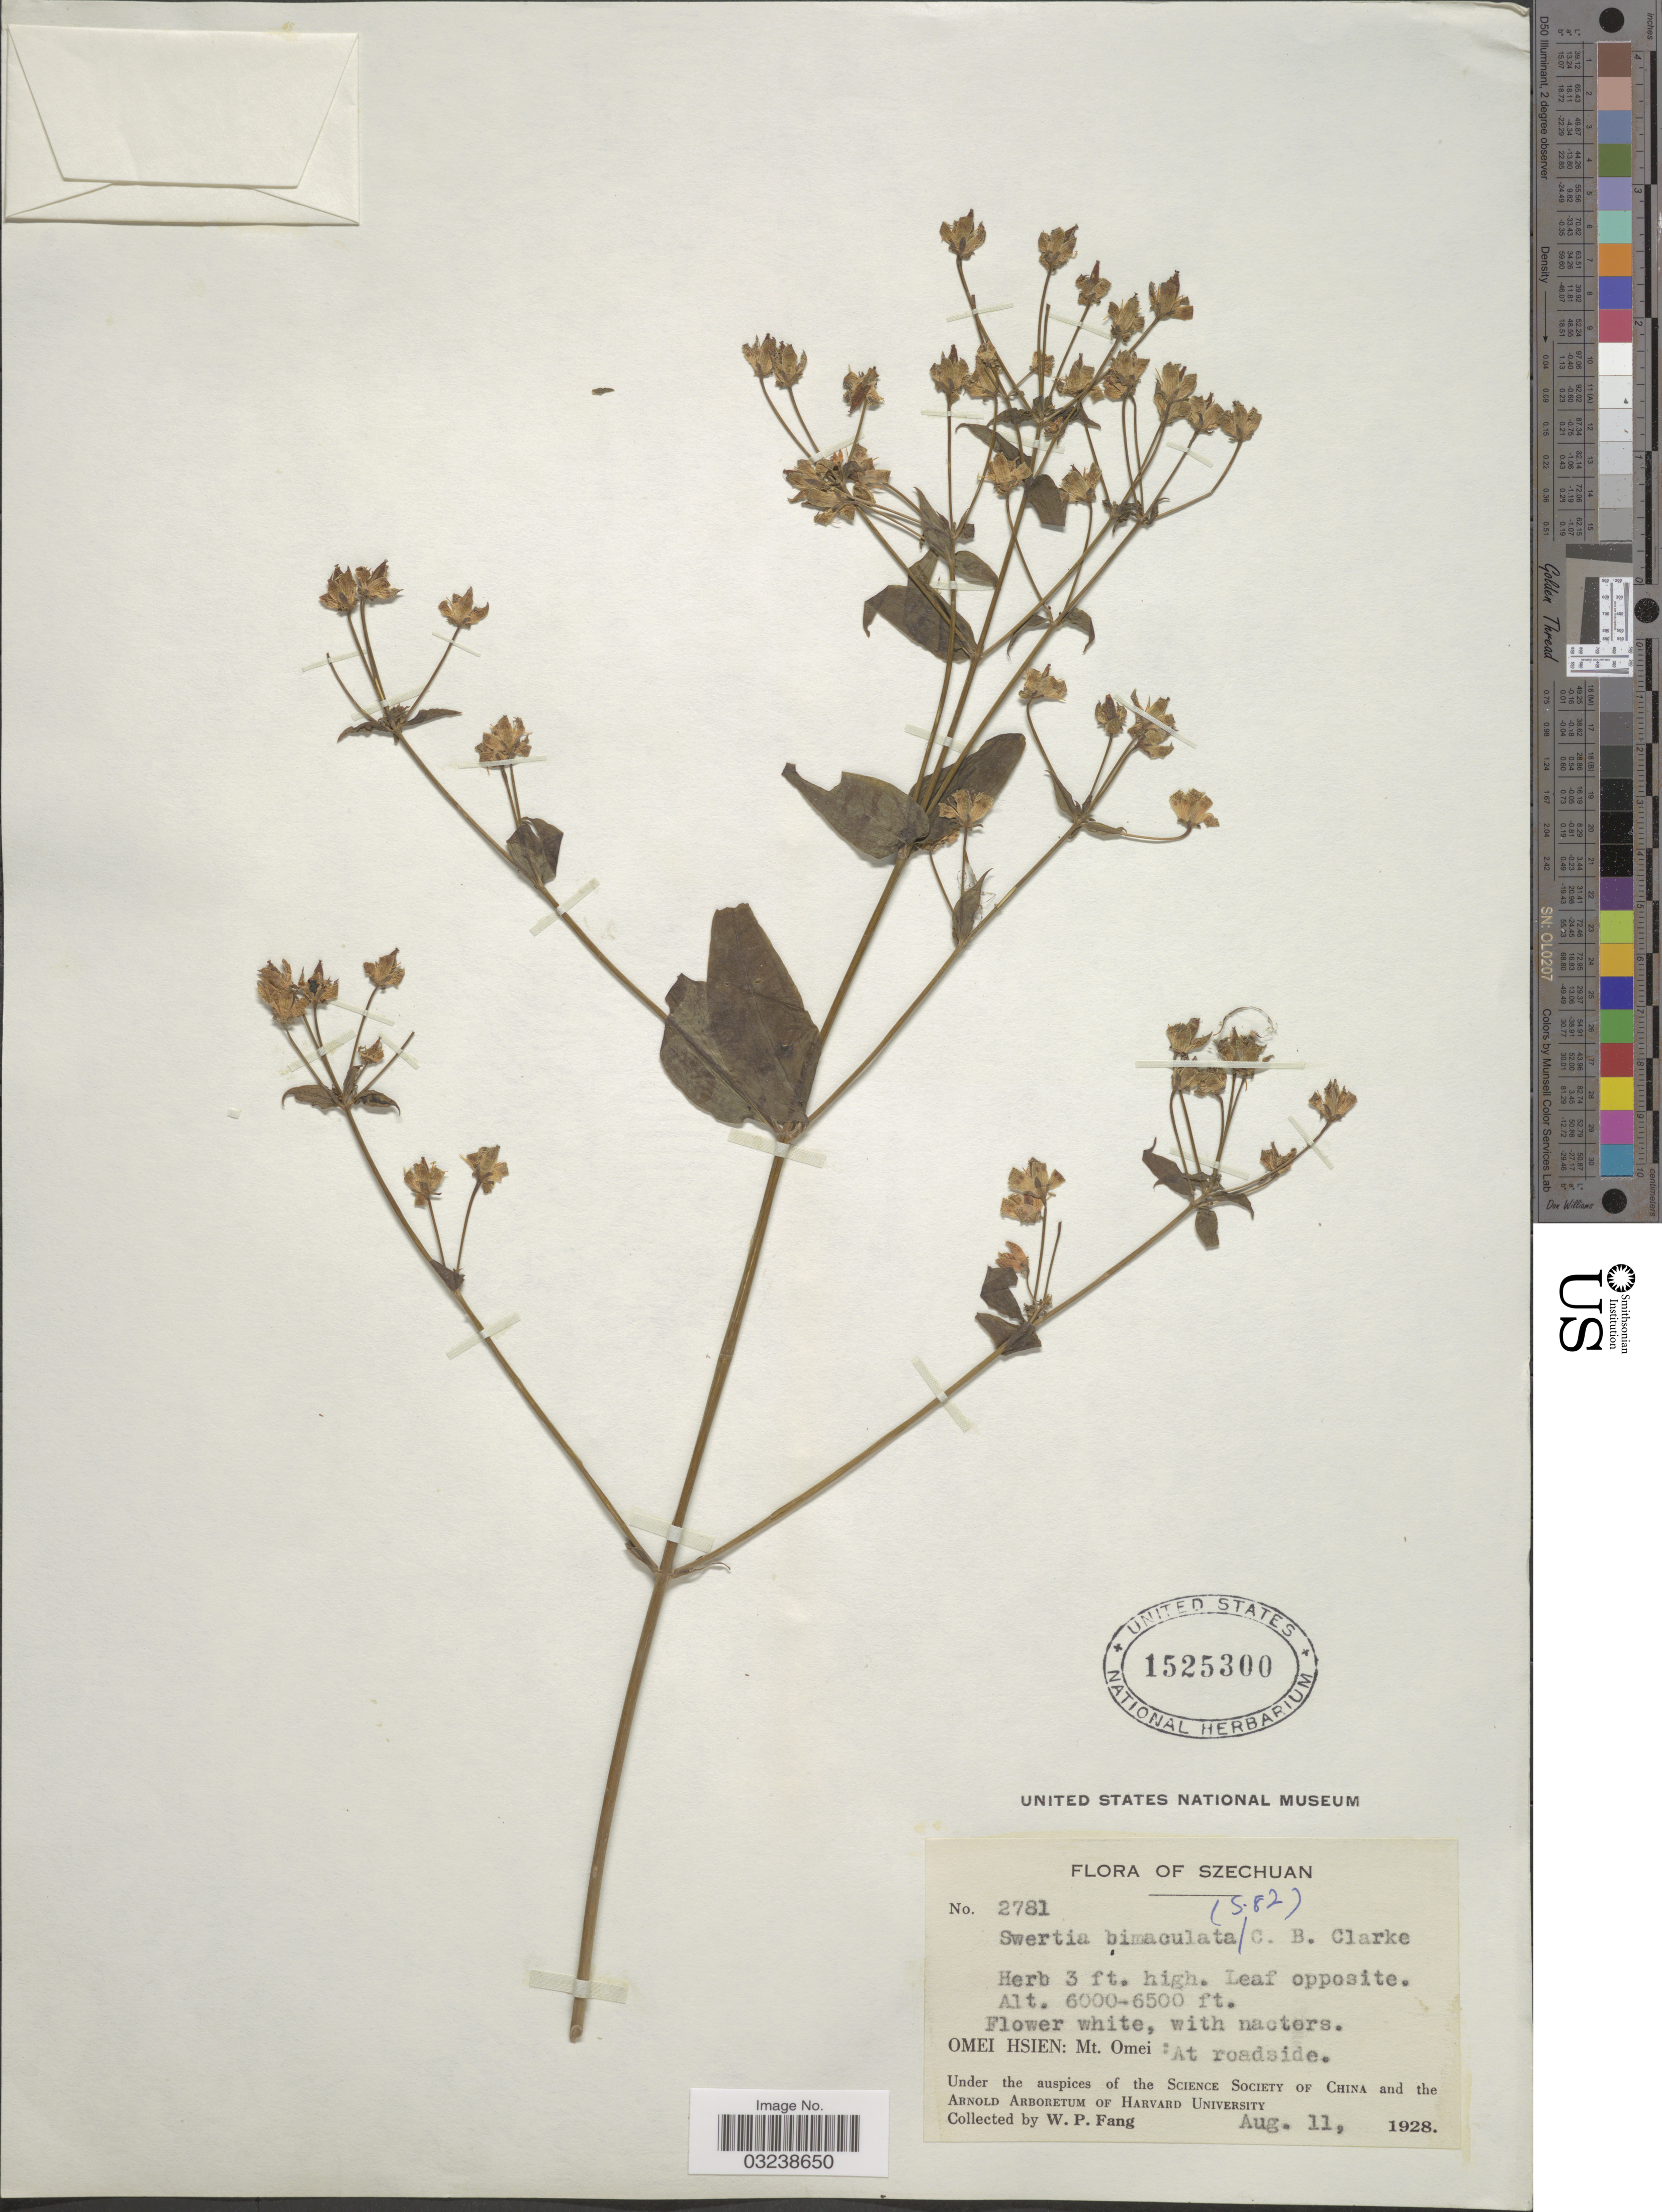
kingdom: Plantae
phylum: Tracheophyta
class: Magnoliopsida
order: Gentianales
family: Gentianaceae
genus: Swertia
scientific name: Swertia bimaculata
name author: (Siebold & Zucc.) Hook. f. & Thomson ex C.B. Clarke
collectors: W. P. Fang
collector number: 2781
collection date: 1928-08-11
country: China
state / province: Sichuan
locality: Szechuan. Omei Hsien: Mt. Omei: At roadside.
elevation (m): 1829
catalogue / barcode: US 1525300